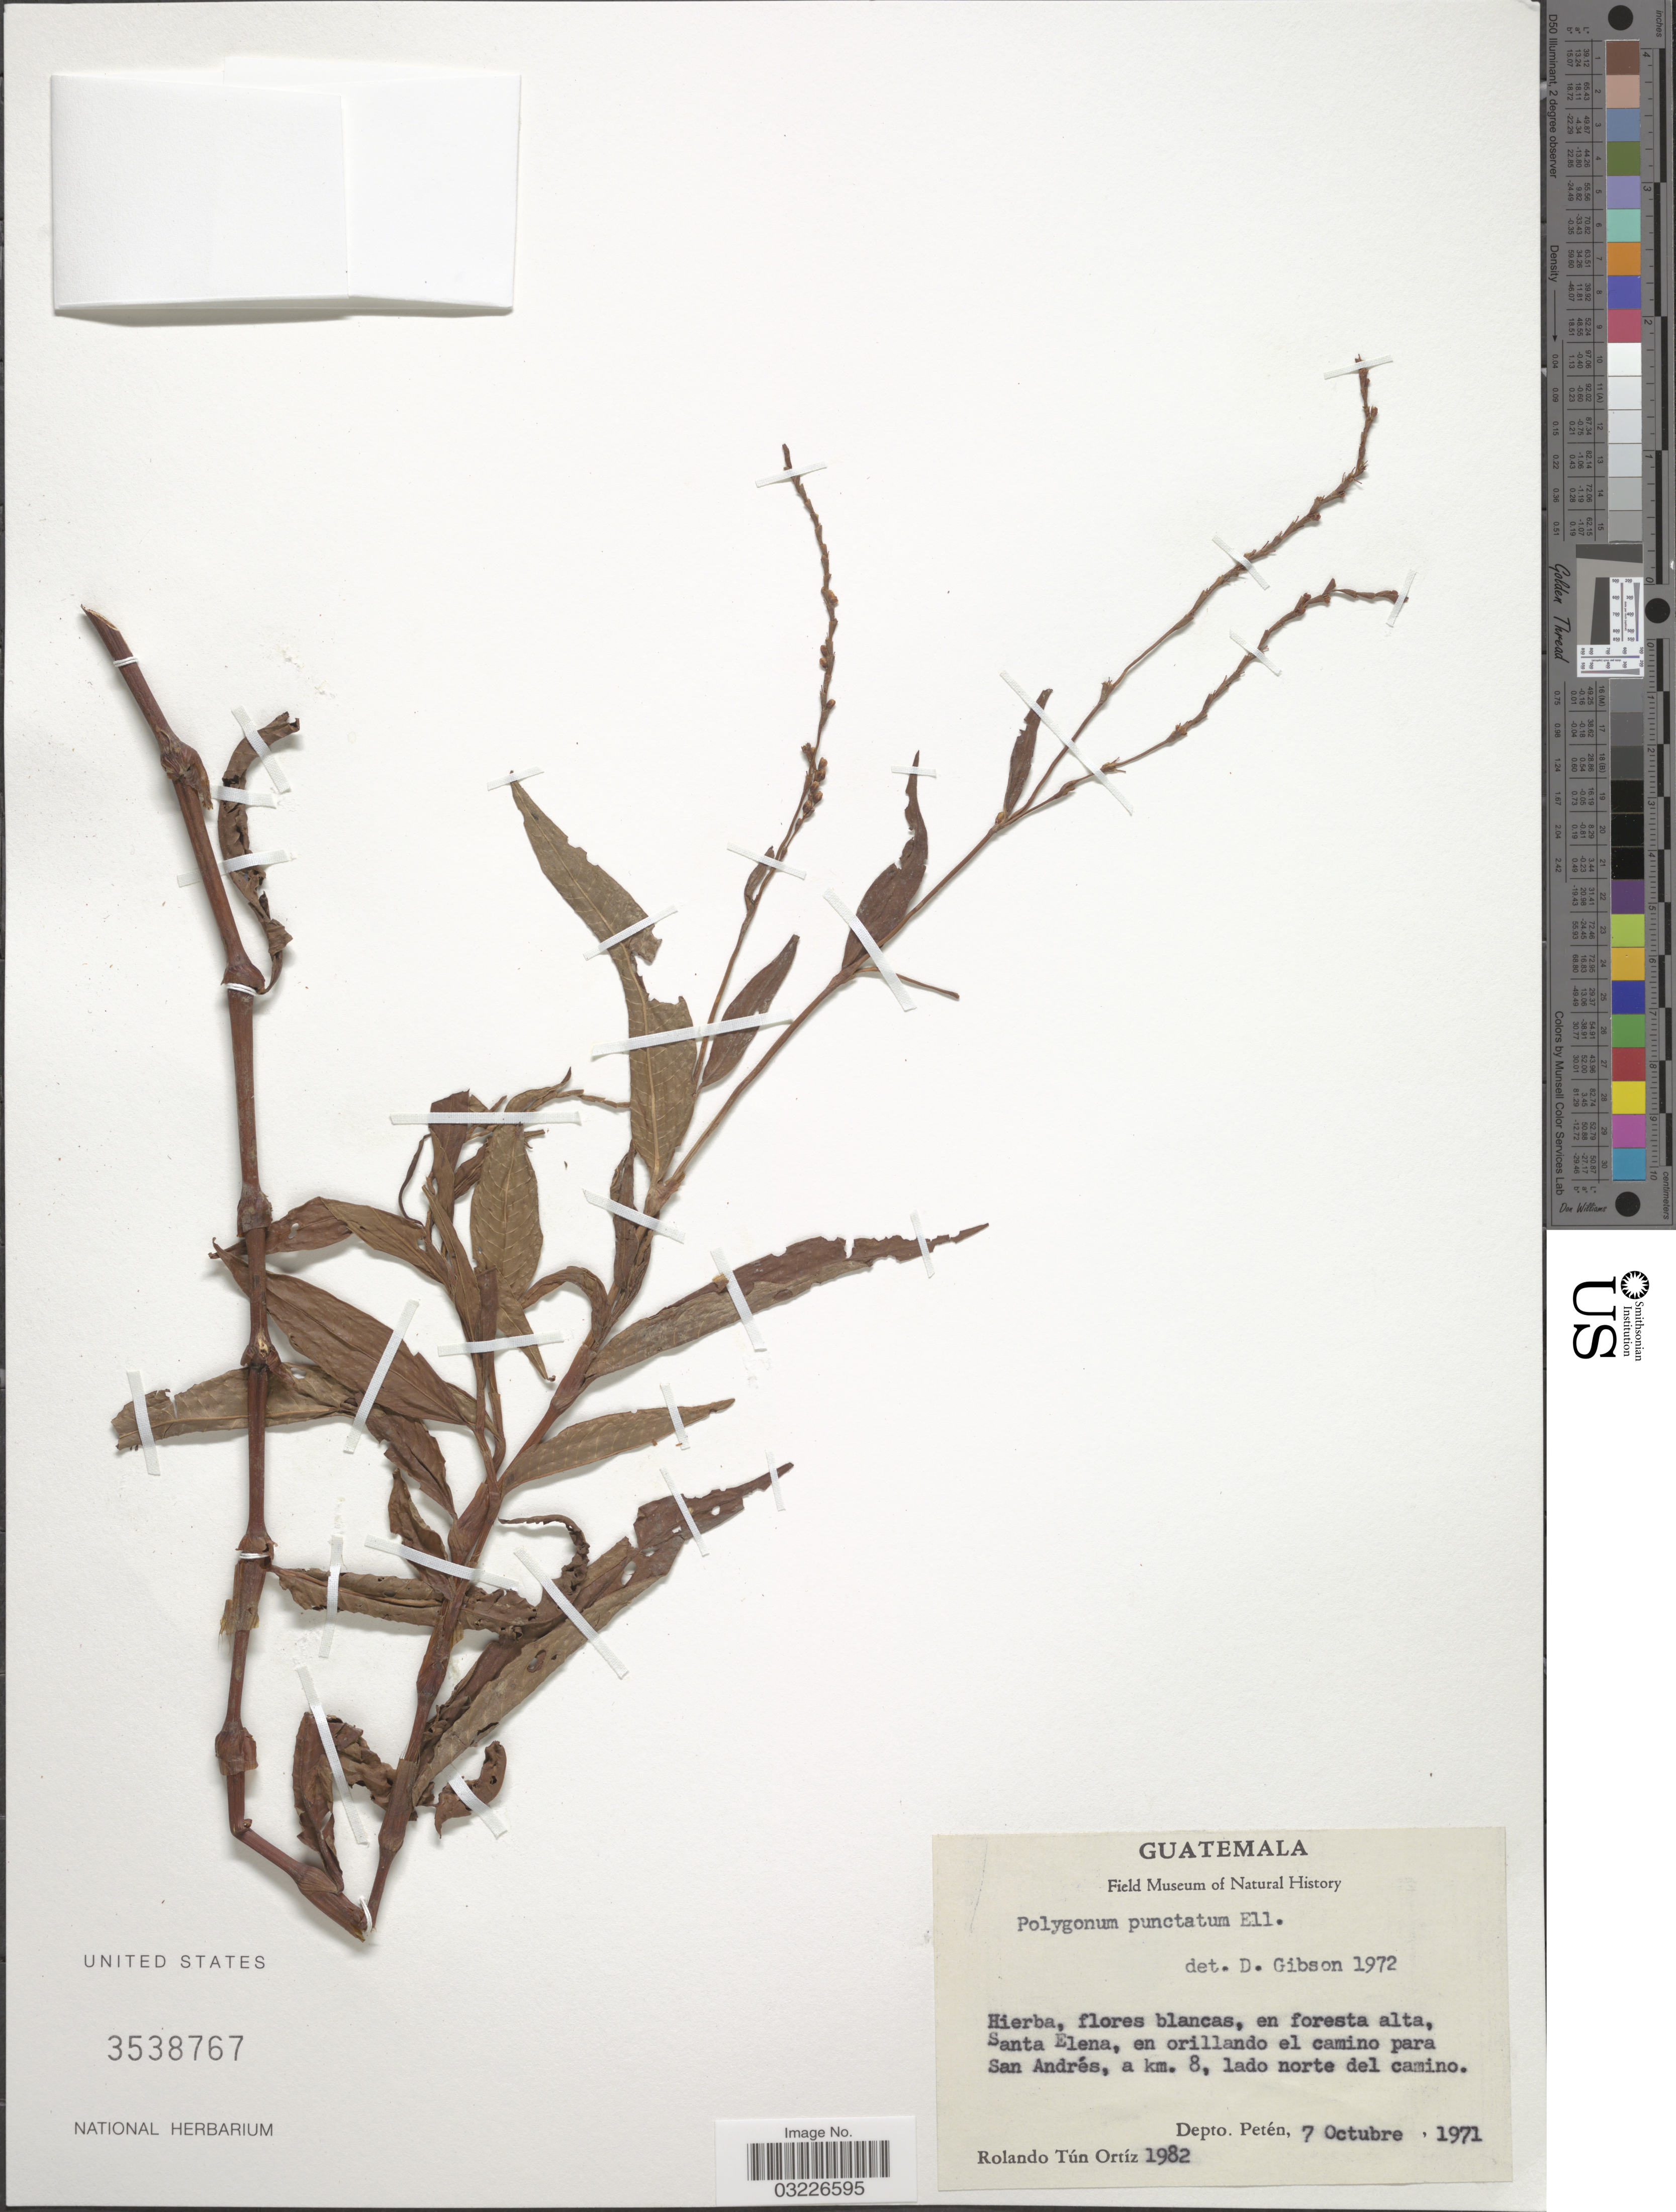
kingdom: Plantae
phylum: Tracheophyta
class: Magnoliopsida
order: Caryophyllales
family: Polygonaceae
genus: Polygonum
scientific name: Polygonum opelousanum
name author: Riddell ex Small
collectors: R. Ortiz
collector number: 1982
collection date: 1971-10-07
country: Guatemala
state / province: El Petén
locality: Santa Elena, en orillando el camino para San Andrés, a km. 8, lado norte del camino. Depto. Petén.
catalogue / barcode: US 3538767